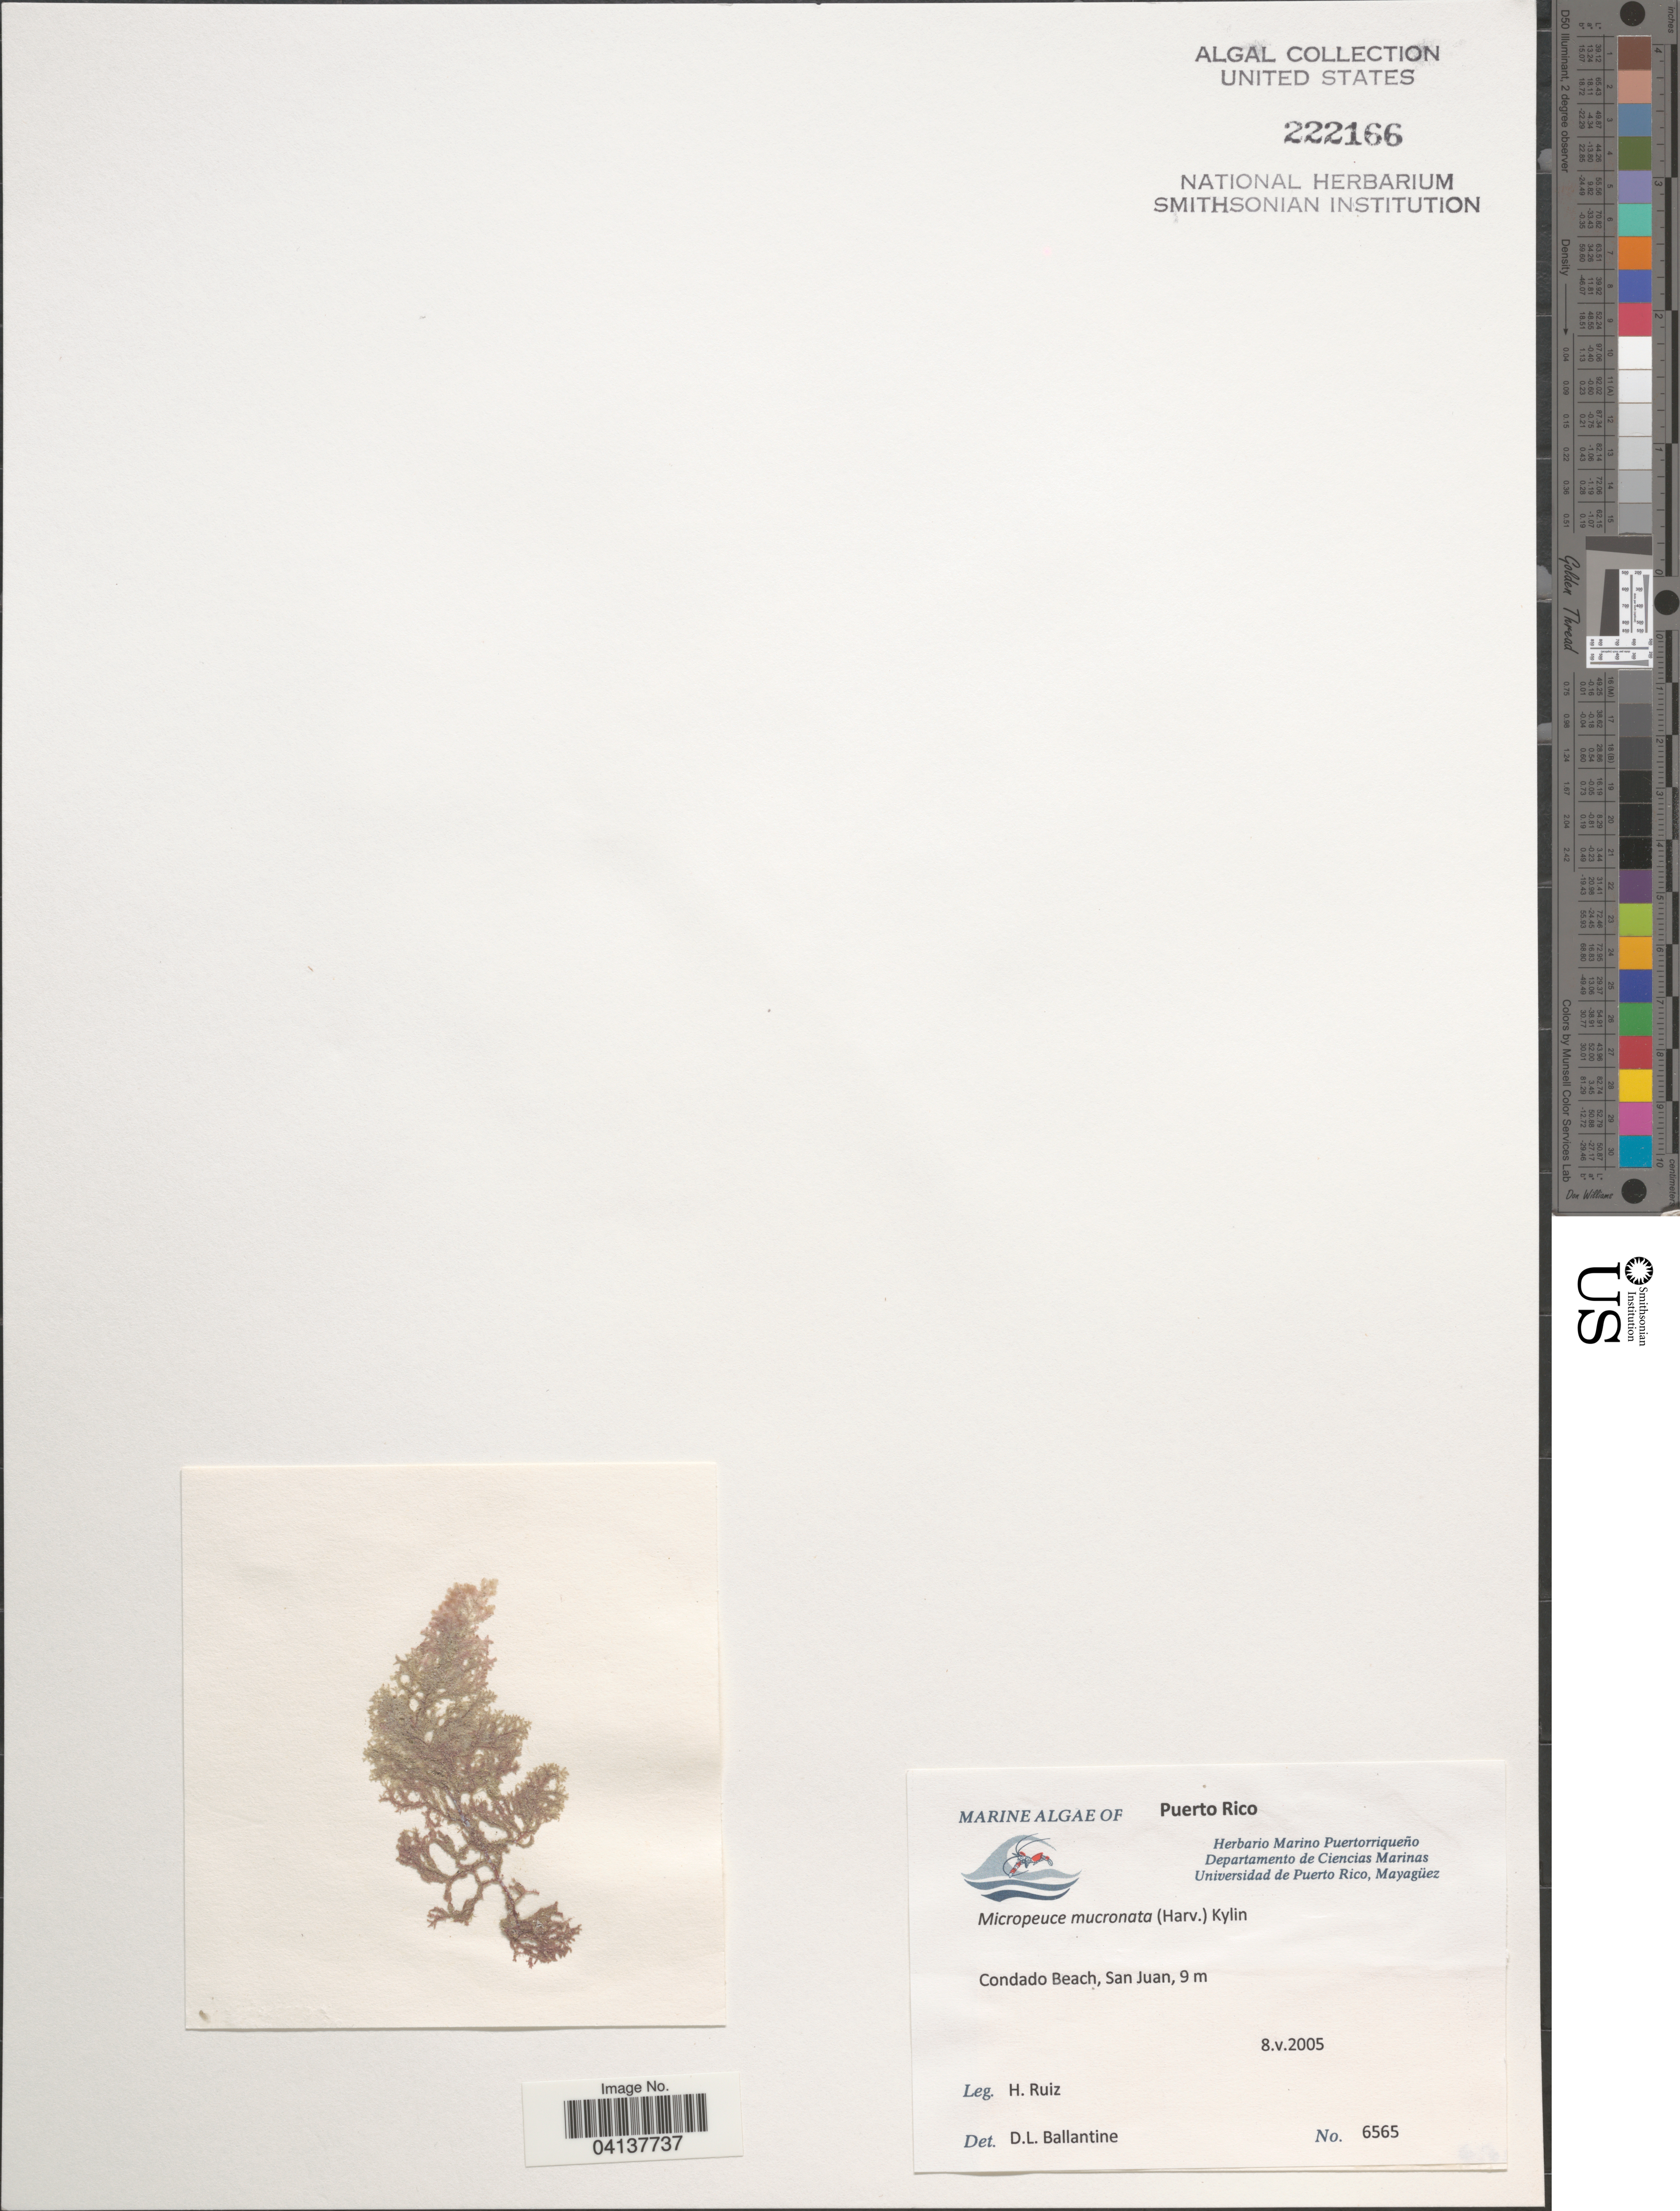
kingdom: Plantae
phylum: Rhodophyta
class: Florideophyceae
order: Ceramiales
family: Rhodomelaceae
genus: Heterodasya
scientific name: Heterodasya mucronata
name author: (Harv.) M.J. Wynne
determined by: Algae name updating Project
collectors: H. Ruiz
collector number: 6565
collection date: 2005-05-08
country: Puerto Rico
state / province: San Juan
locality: Condado Beach.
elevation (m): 9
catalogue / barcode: US 222166